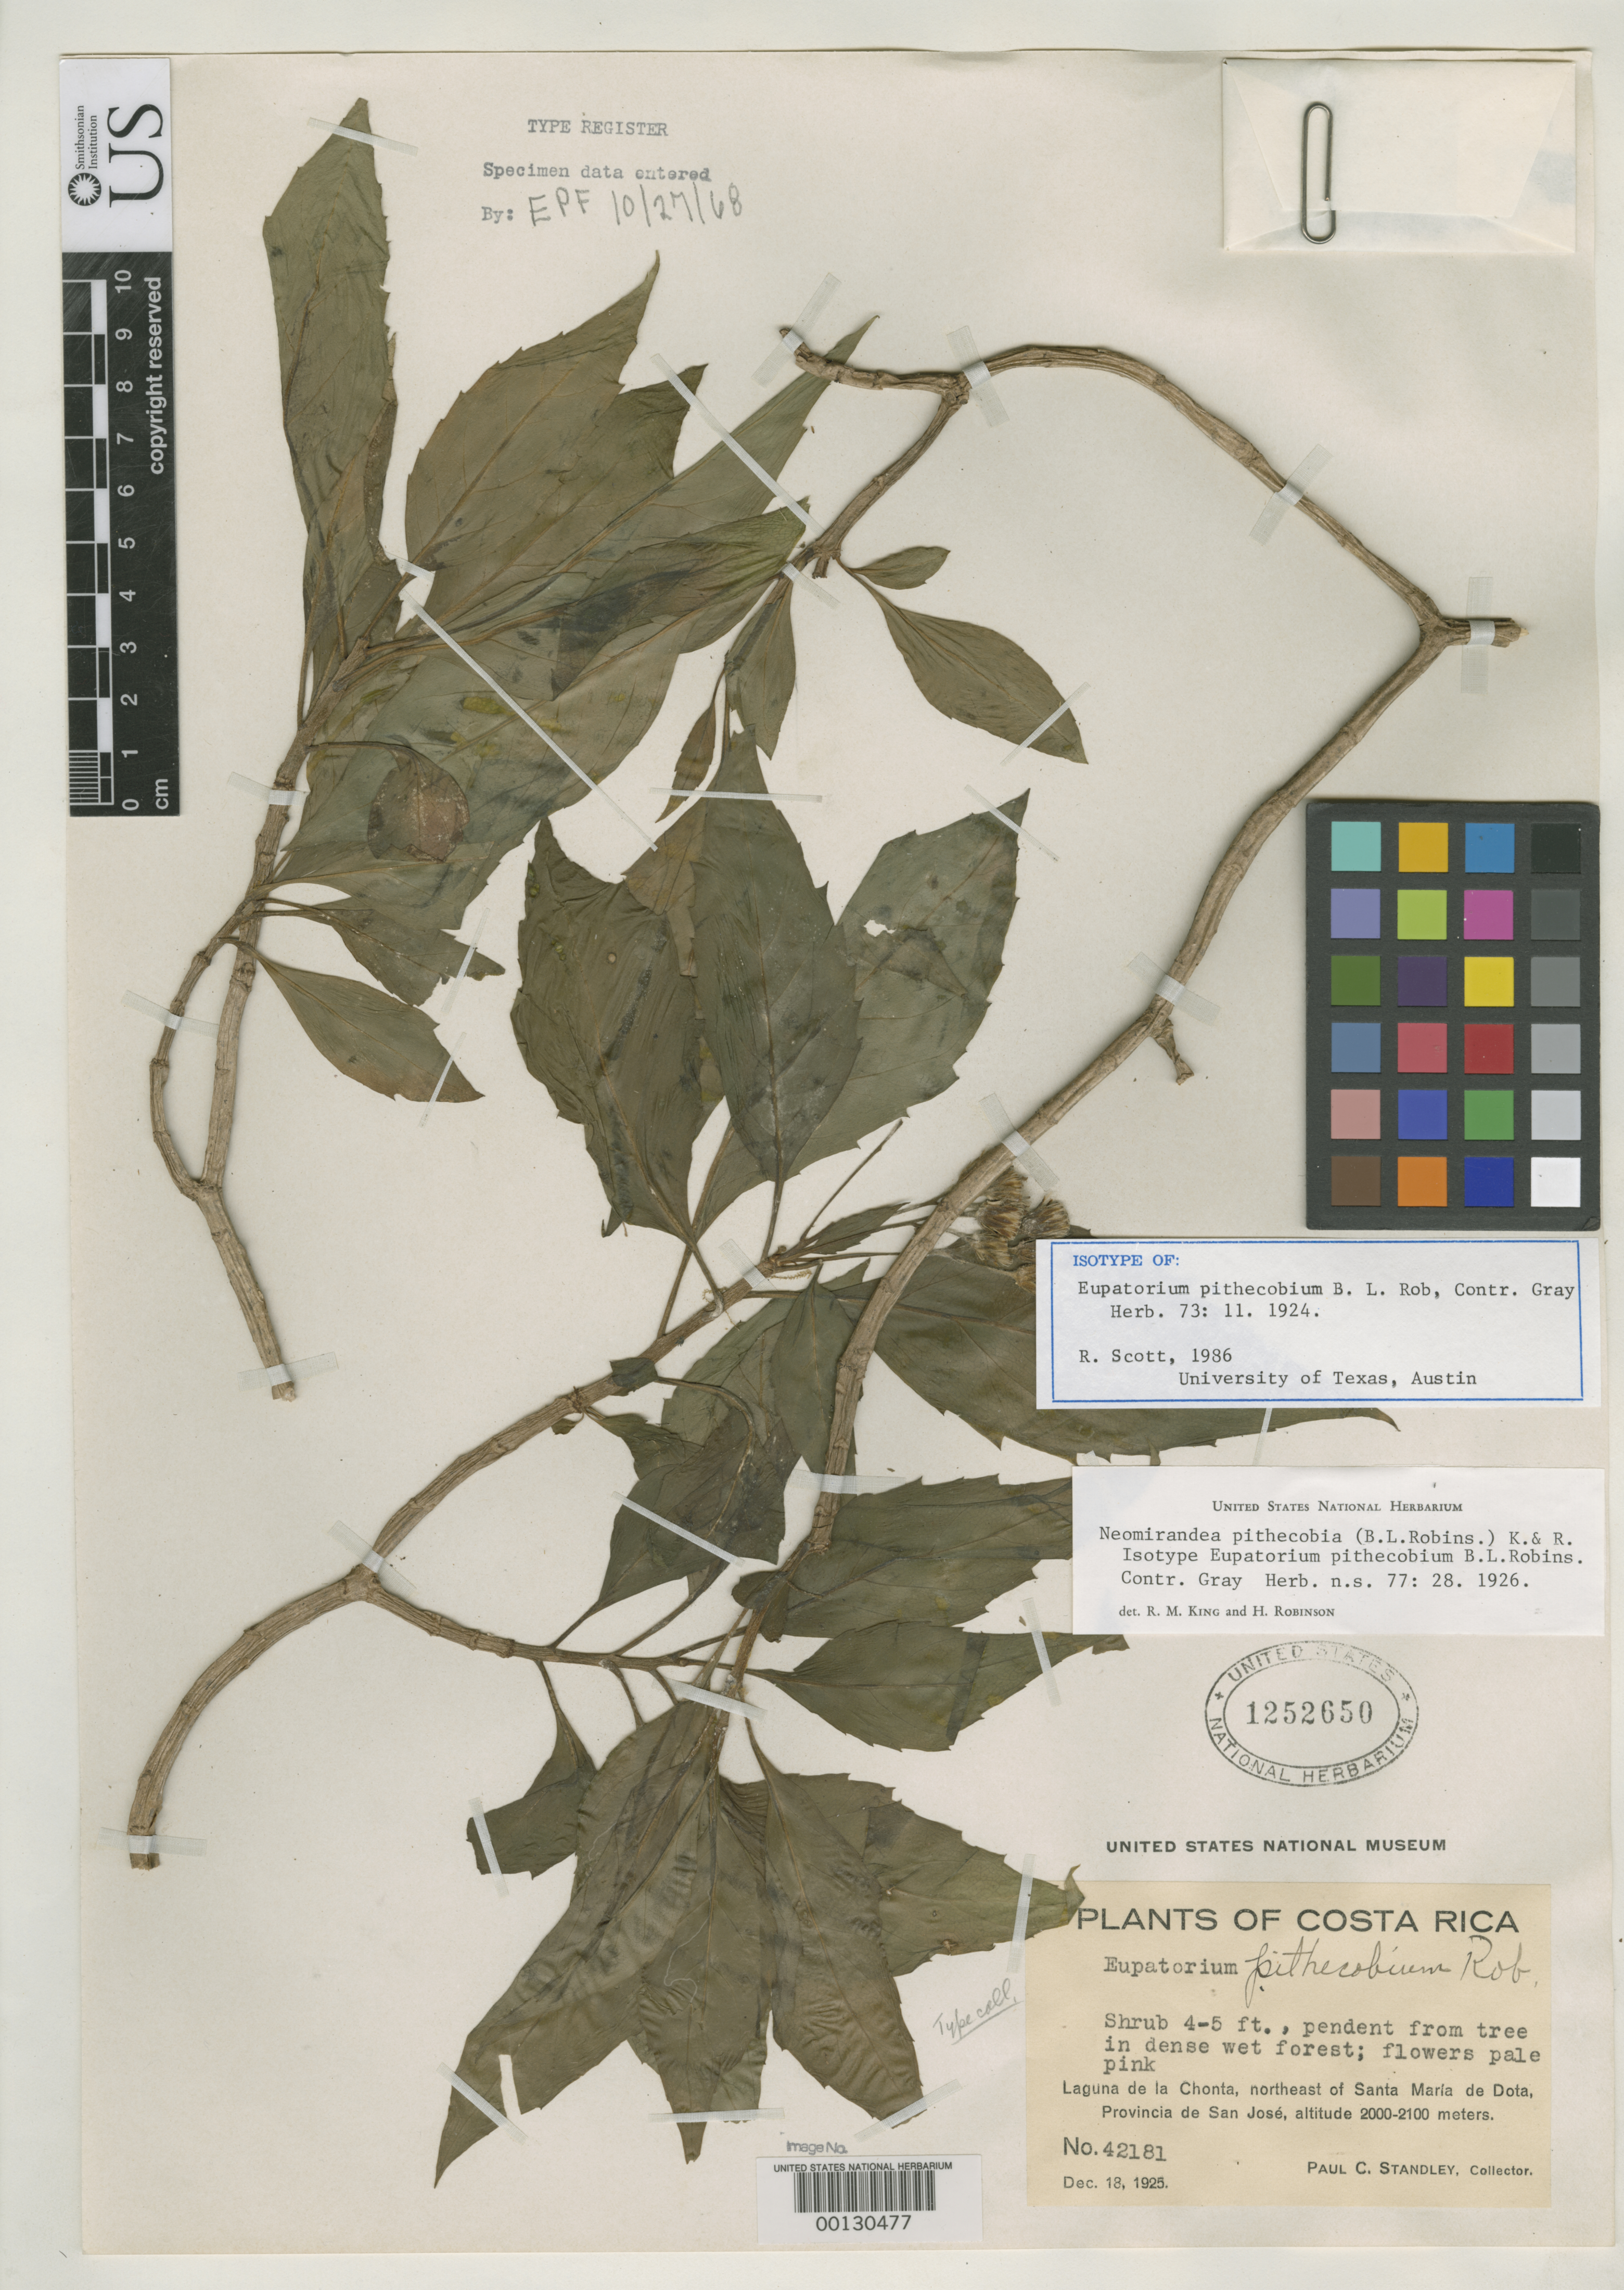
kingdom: Plantae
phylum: Tracheophyta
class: Magnoliopsida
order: Asterales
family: Asteraceae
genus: Eupatorium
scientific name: Eupatorium pithecobium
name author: B.L. Rob.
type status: Isotype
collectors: P. C. Standley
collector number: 42181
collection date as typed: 18 Dec 1925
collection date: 1925-12-18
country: Costa Rica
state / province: San José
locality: Santa Maria de Dota.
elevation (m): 2000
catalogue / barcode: US 1252650